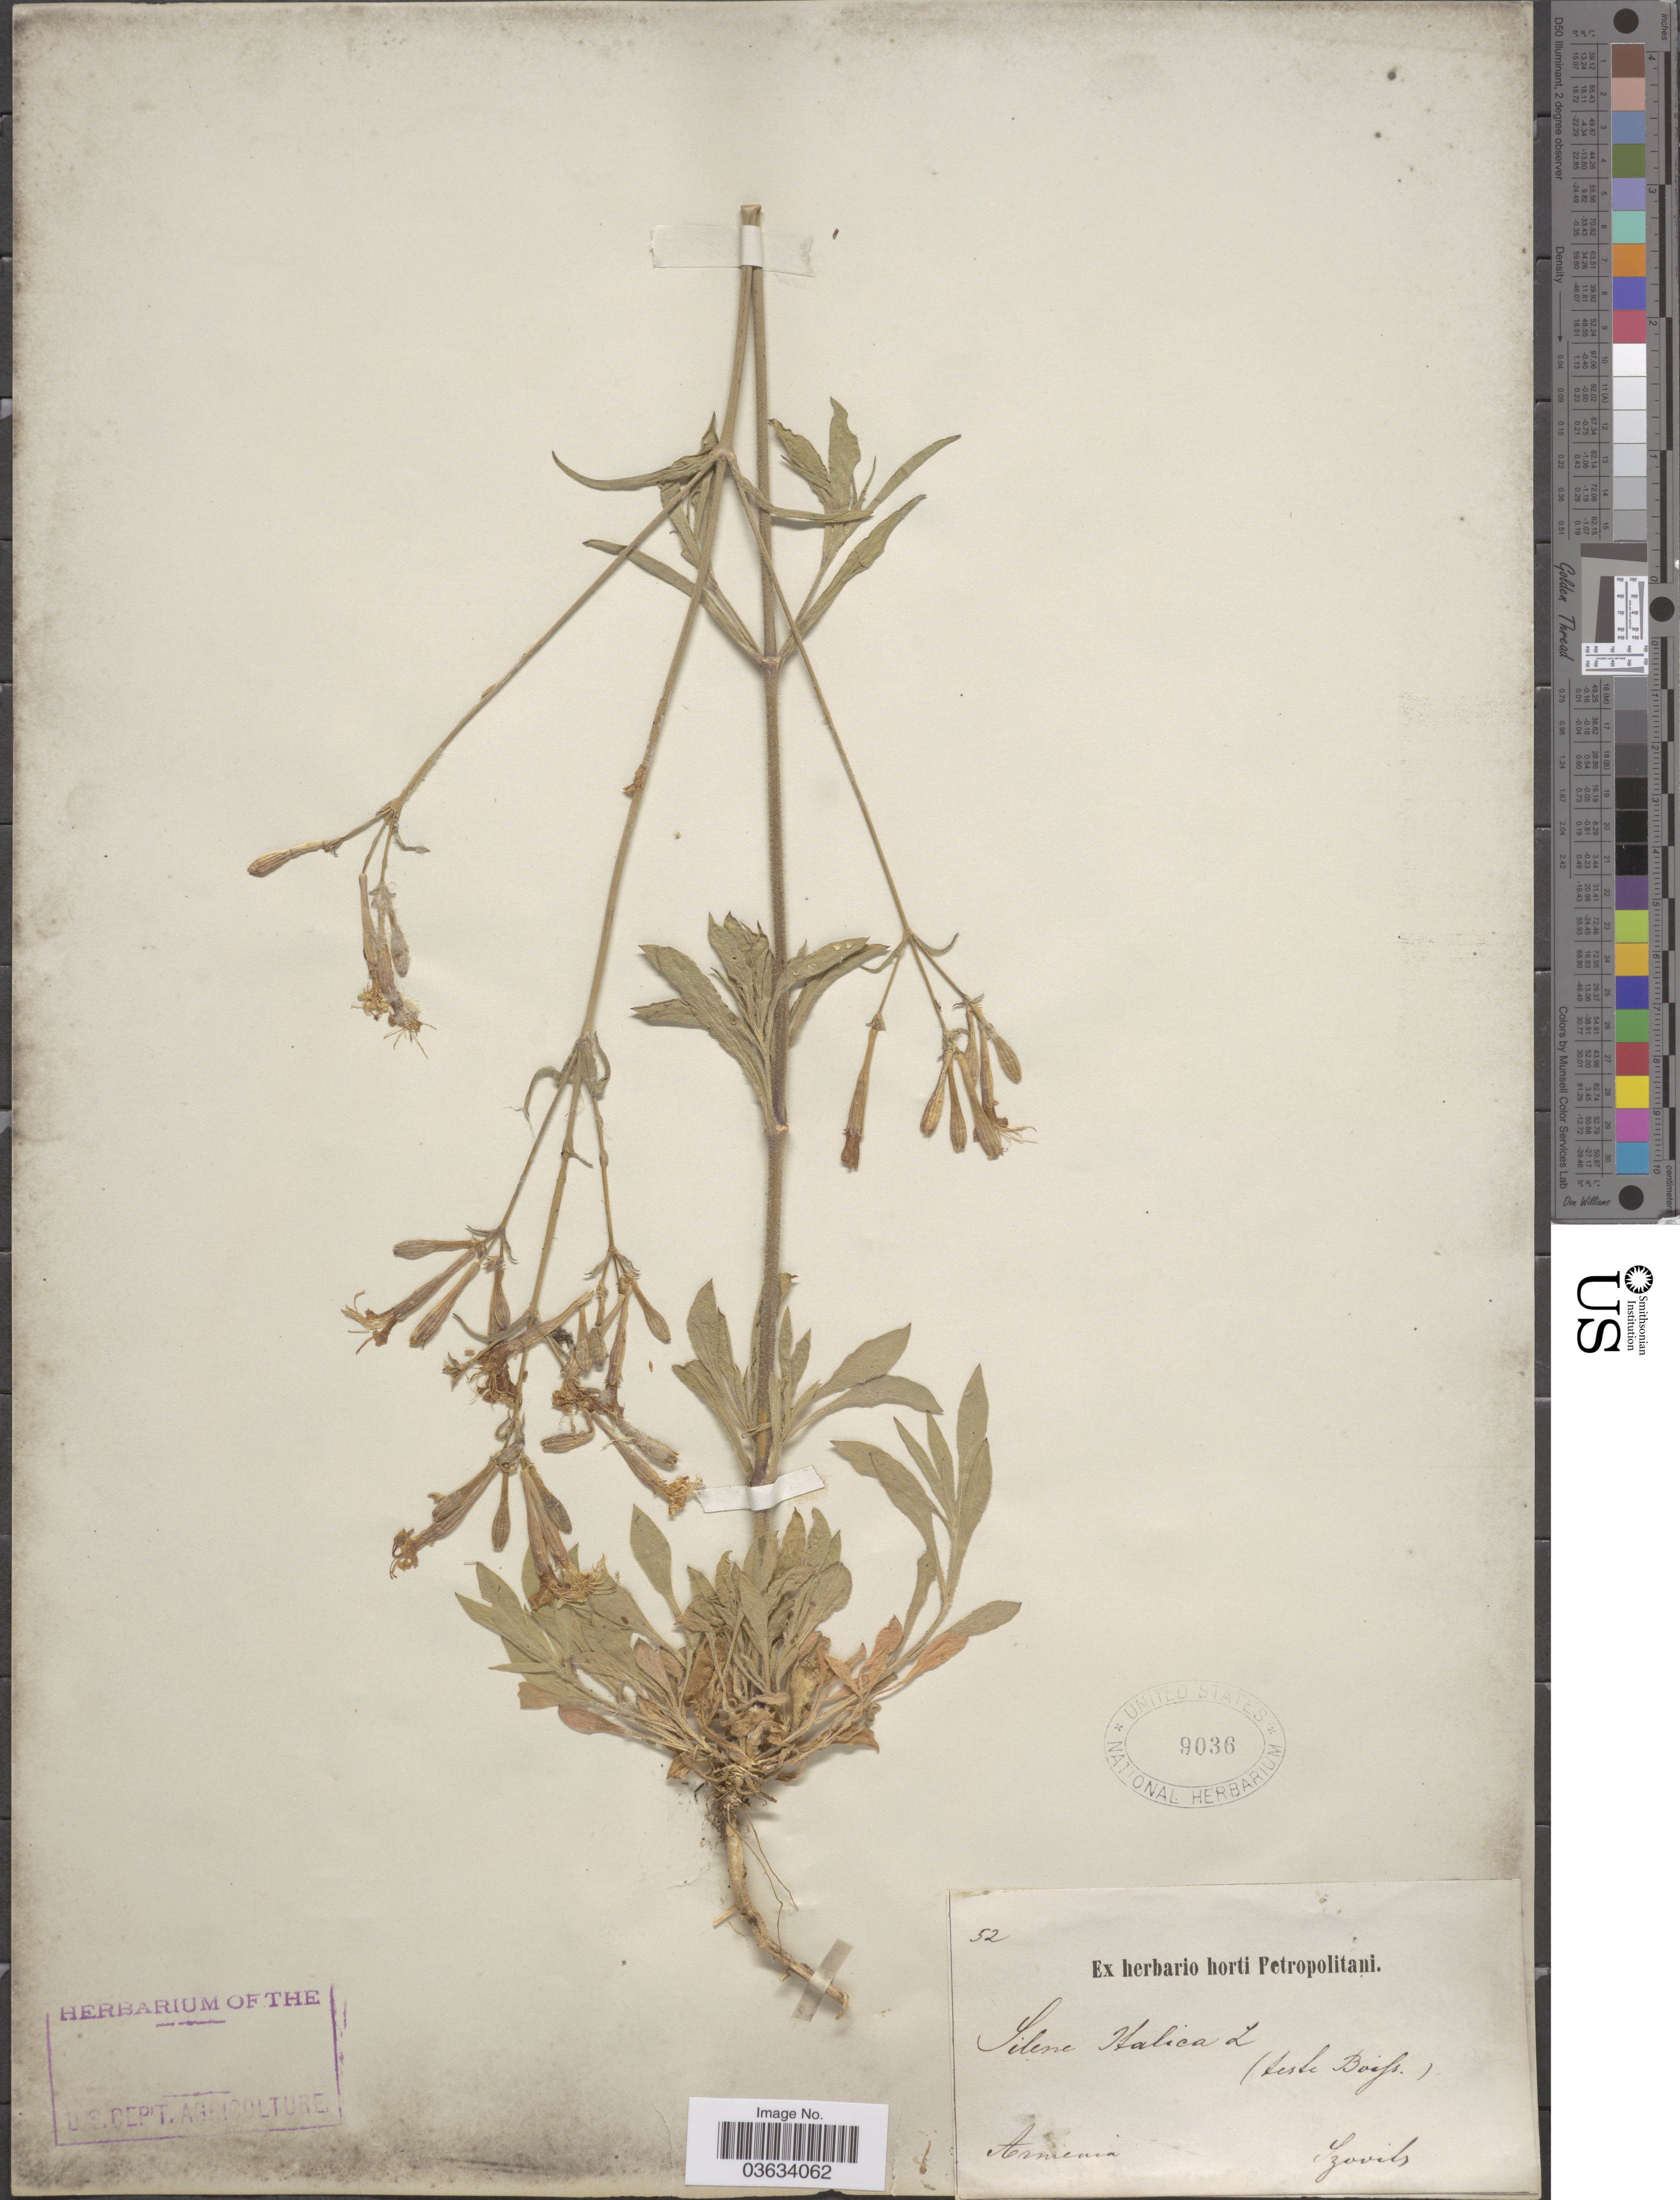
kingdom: Plantae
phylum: Tracheophyta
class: Magnoliopsida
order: Caryophyllales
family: Caryophyllaceae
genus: Silene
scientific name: Silene italica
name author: (L.) Pers.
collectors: Szovits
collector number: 52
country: Armenia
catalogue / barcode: US 9036